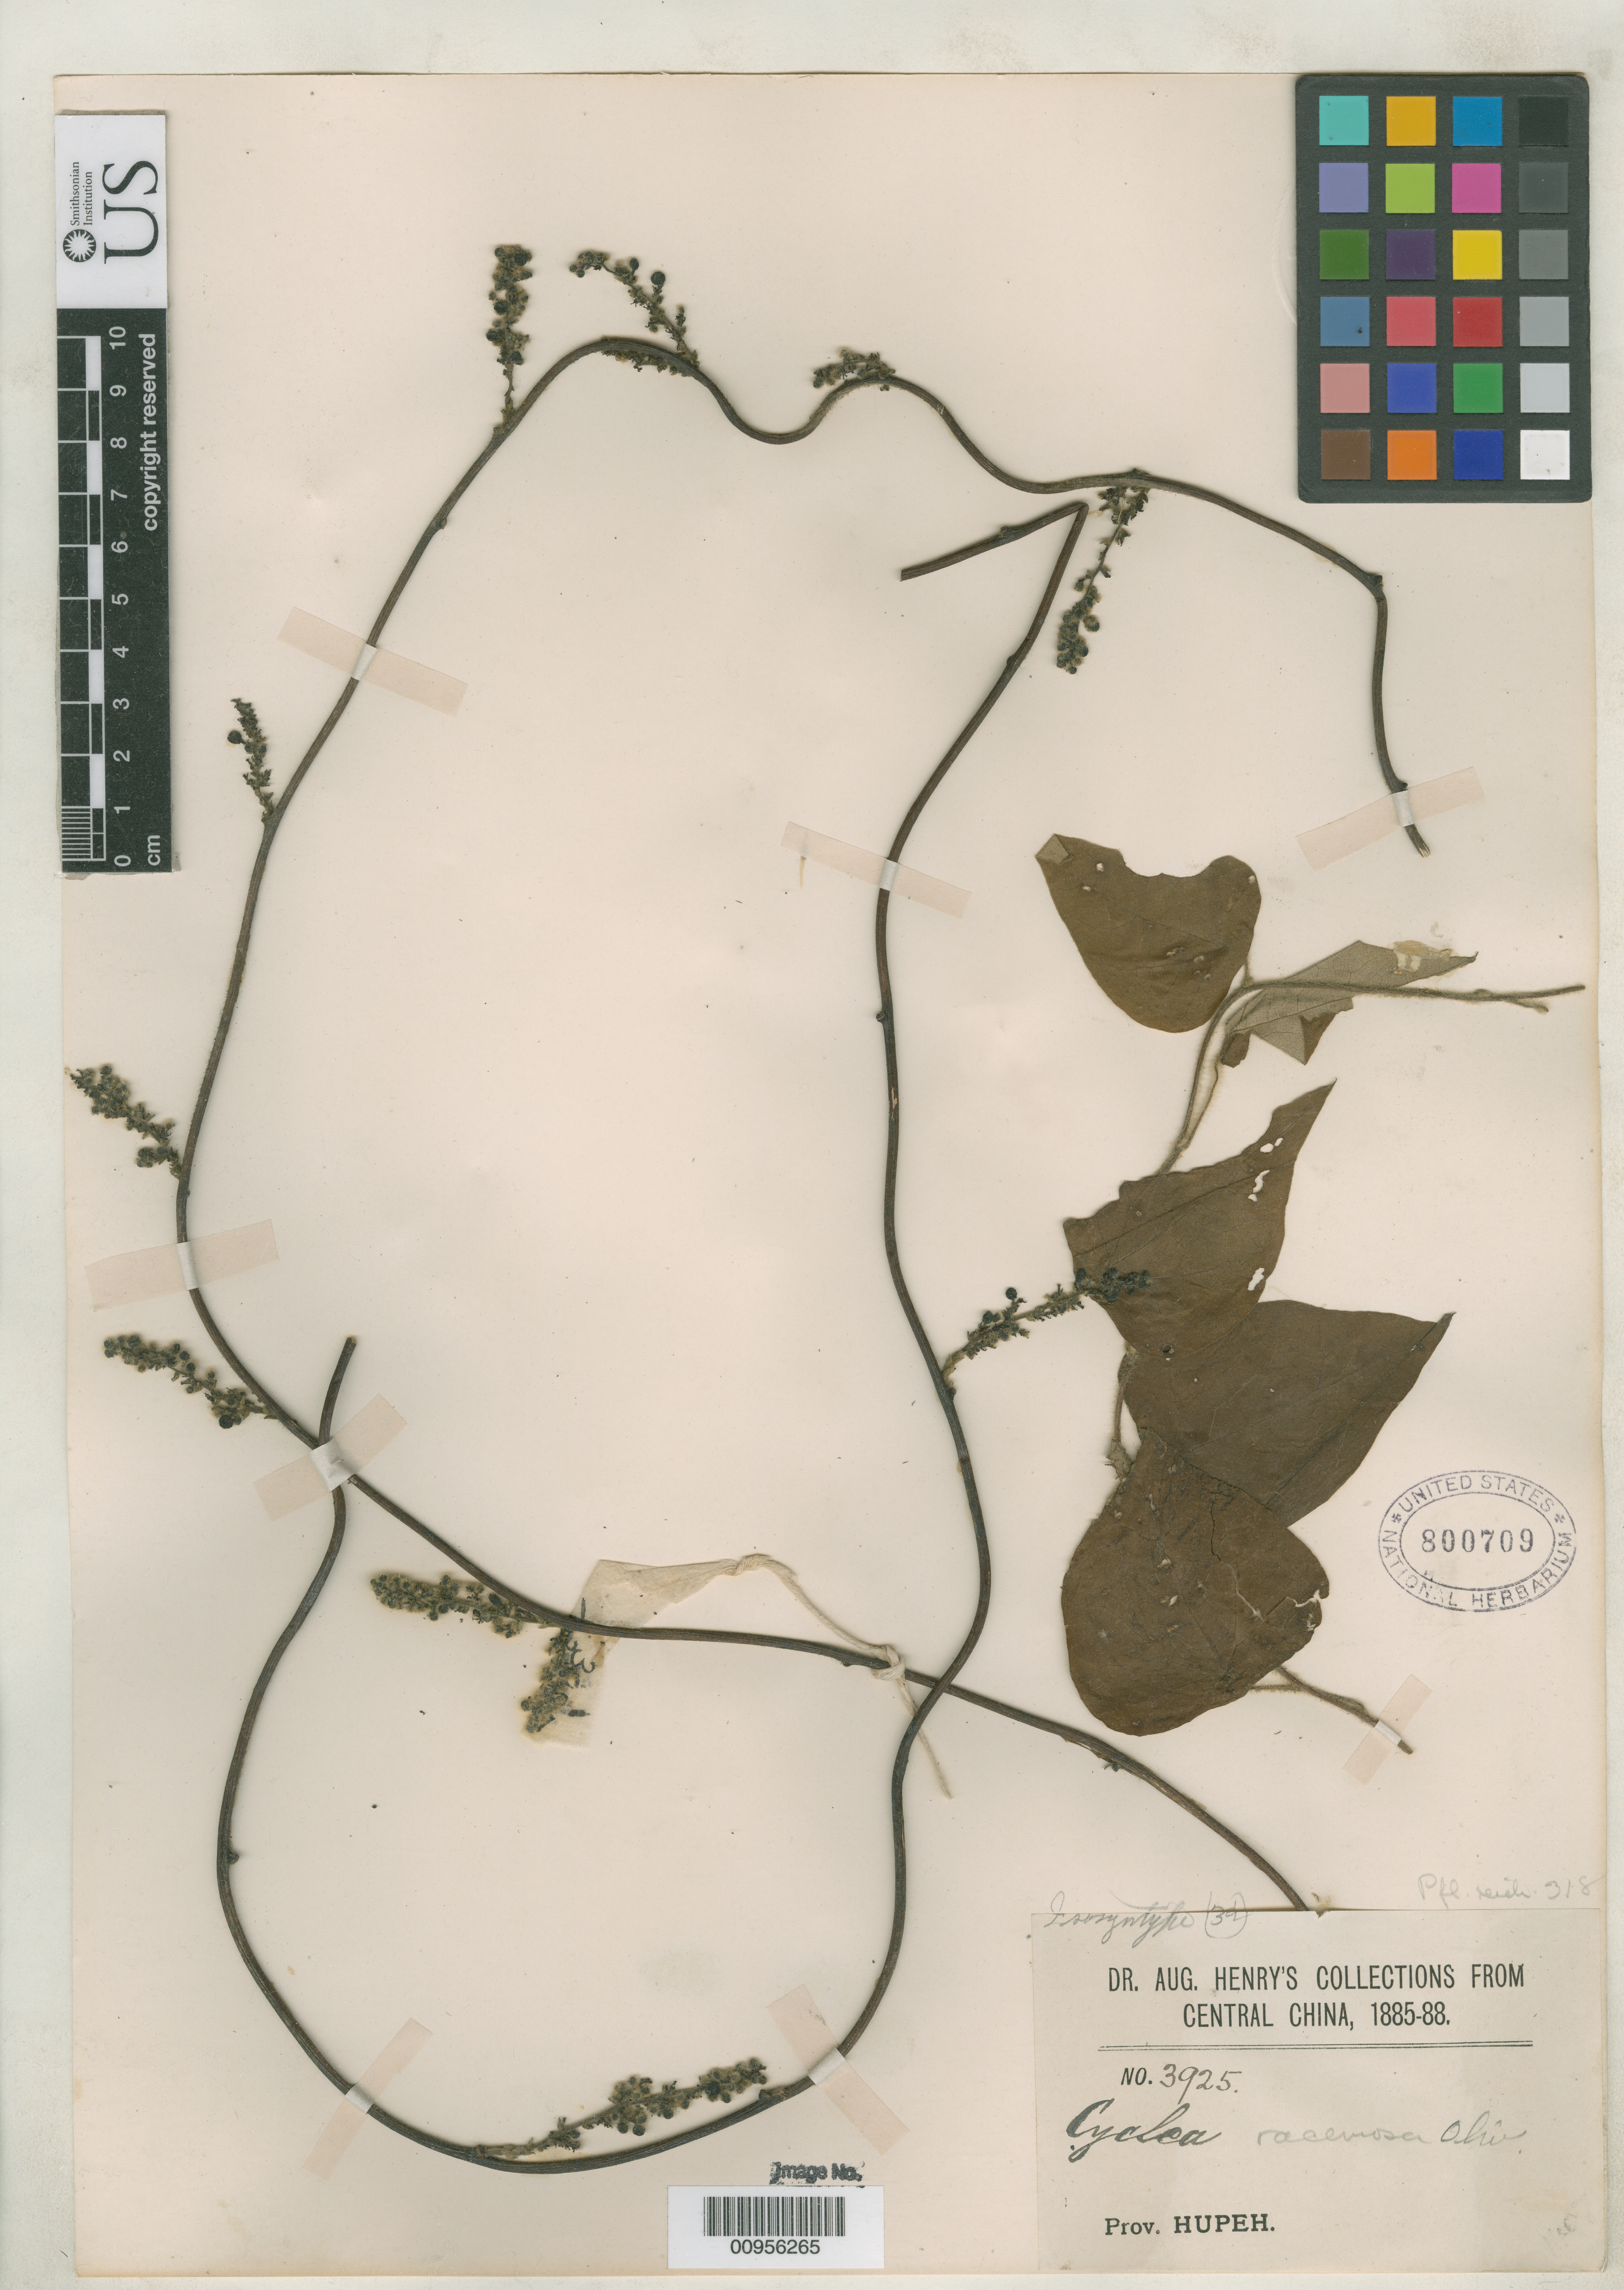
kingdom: Plantae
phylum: Tracheophyta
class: Magnoliopsida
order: Ranunculales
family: Menispermaceae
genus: Cyclea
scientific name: Cyclea racemosa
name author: Oliv.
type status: Isosyntype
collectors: A. Henry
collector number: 3925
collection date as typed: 1885 to -- --- 1888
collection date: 1885/1888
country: China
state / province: Hubei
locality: Prov. Hupeh.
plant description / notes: Specimen ex John Donnell Smith herbarium.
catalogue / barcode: US 800709